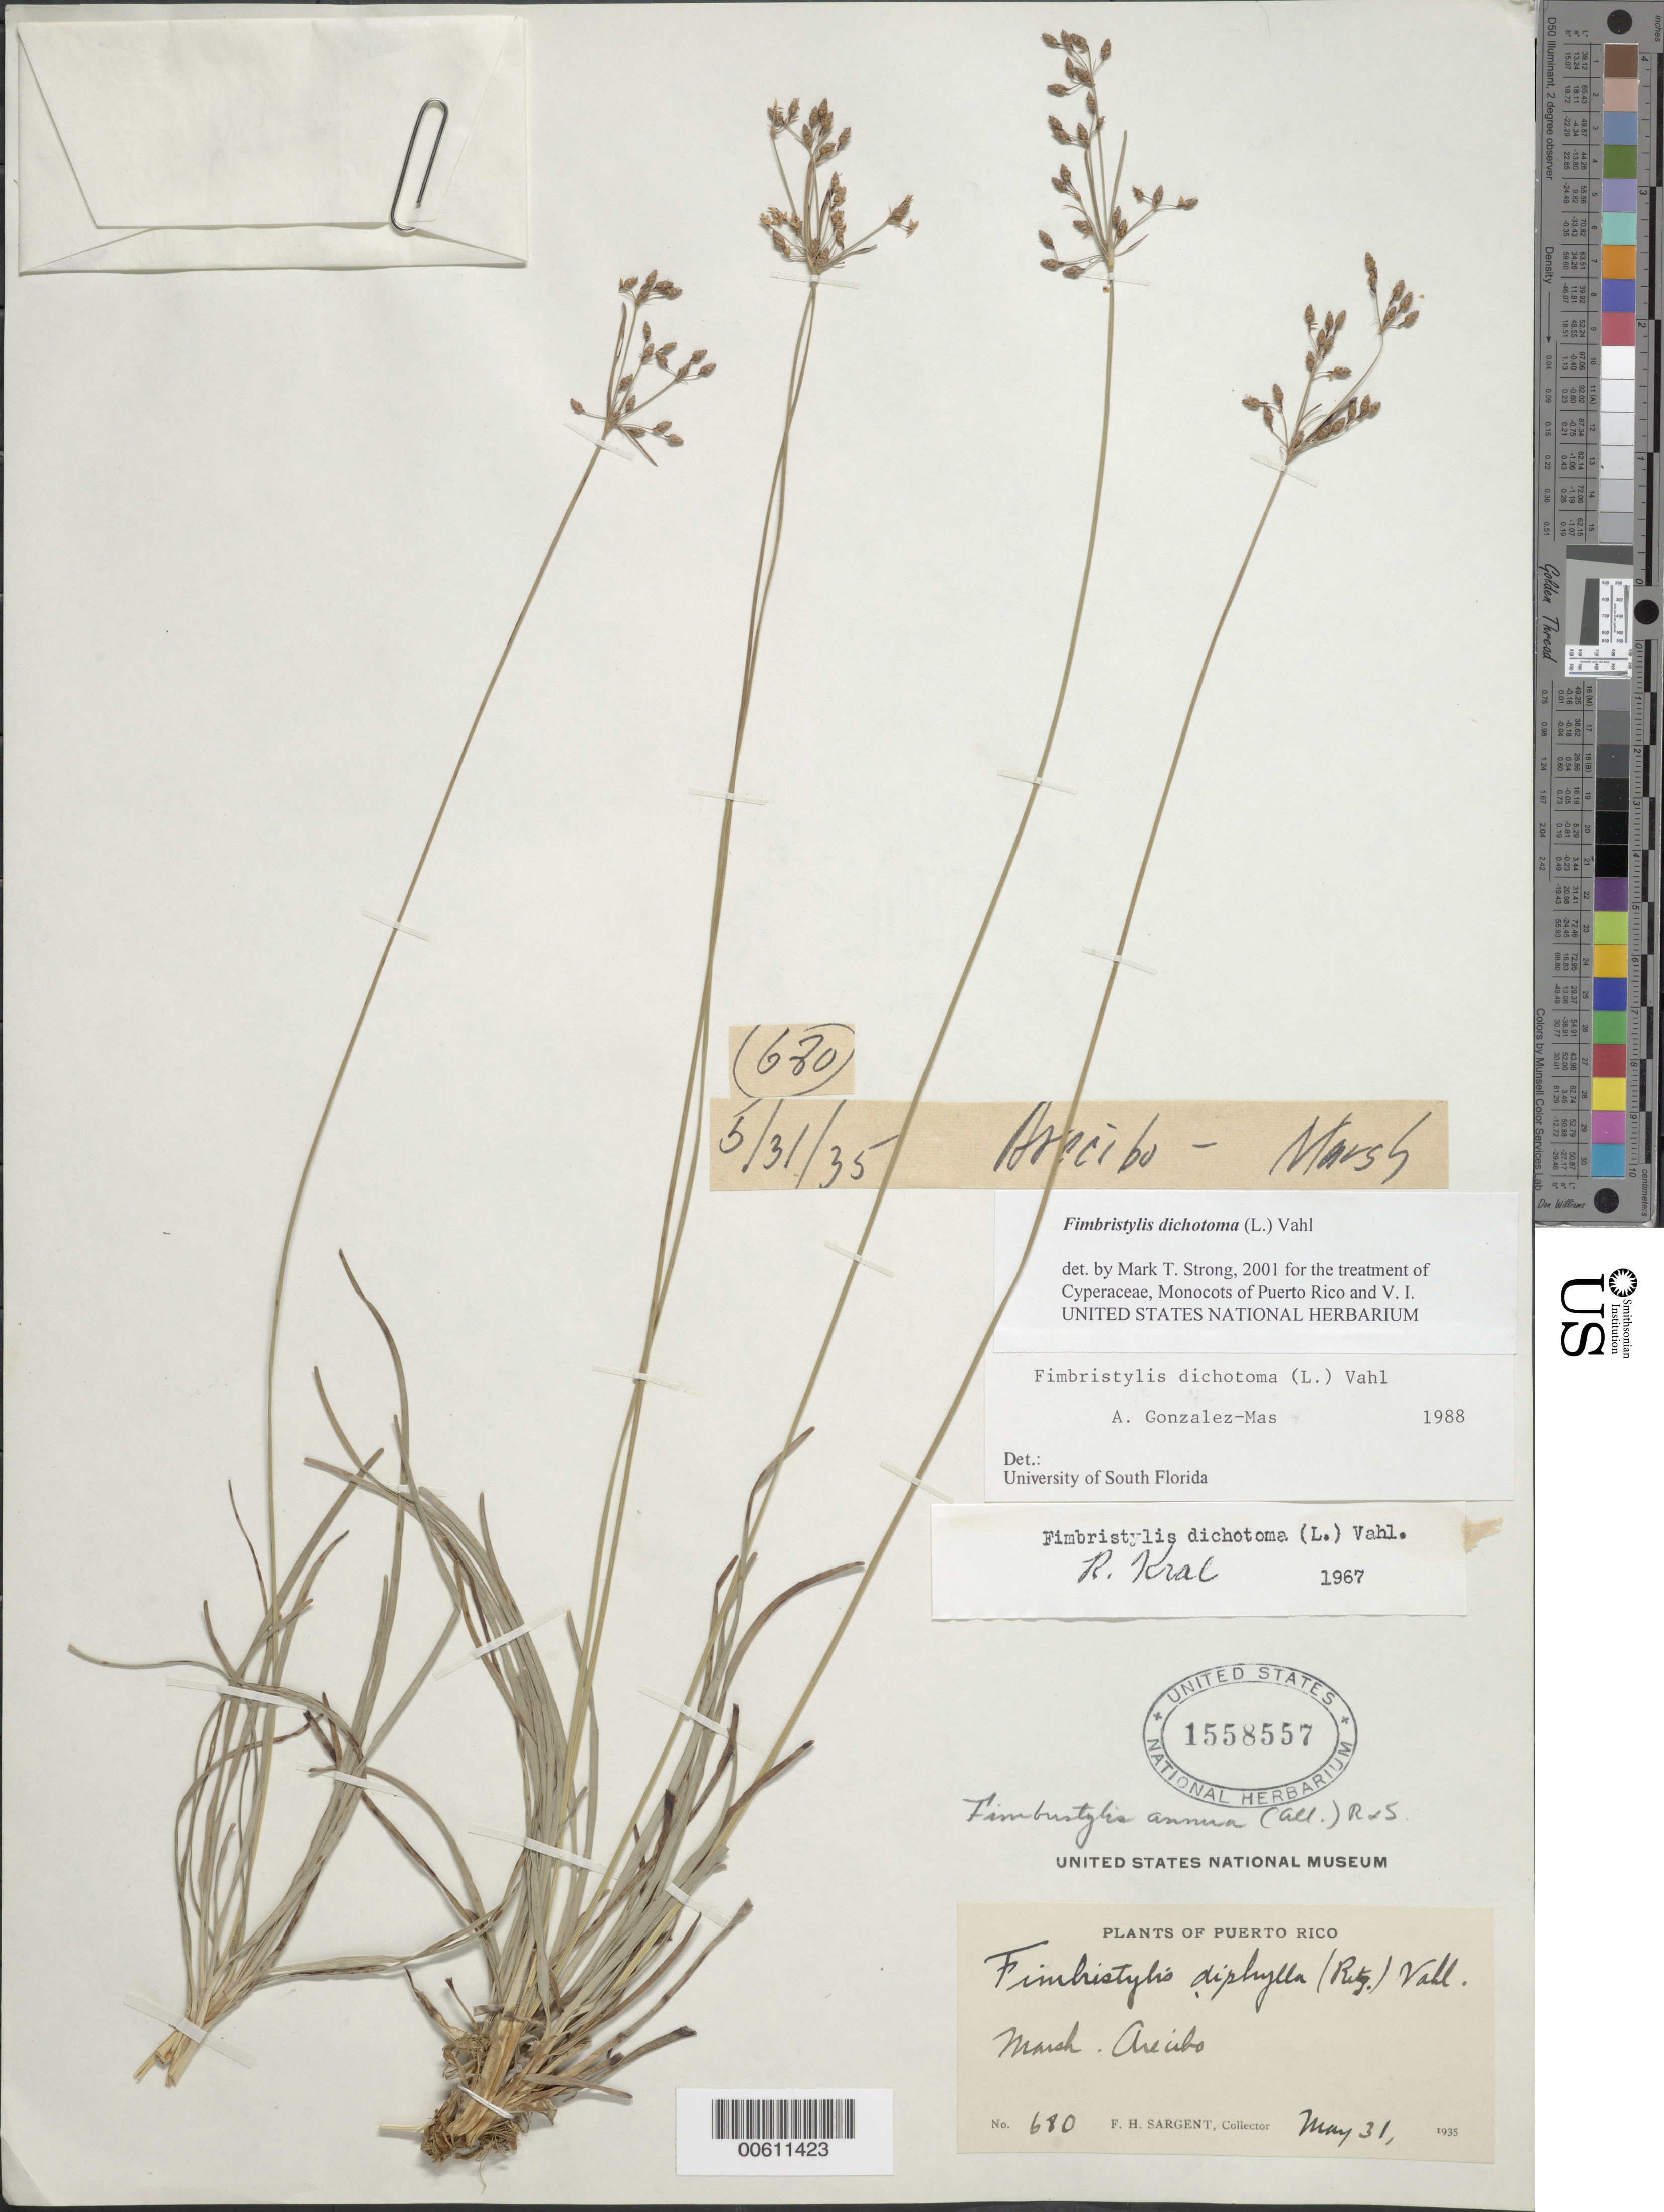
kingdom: Plantae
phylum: Tracheophyta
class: Liliopsida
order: Poales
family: Cyperaceae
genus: Fimbristylis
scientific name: Fimbristylis dichotoma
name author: (L.) Vahl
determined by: Strong, M. T., (US), Smithsonian Institution - National Museum of Natural History (UNITED STATES)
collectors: F. H. Sargent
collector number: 680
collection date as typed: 31 May 1935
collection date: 1935-05-31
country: Puerto Rico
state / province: Arecibo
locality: Arecibo.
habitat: Marsh.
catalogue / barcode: US 1558557